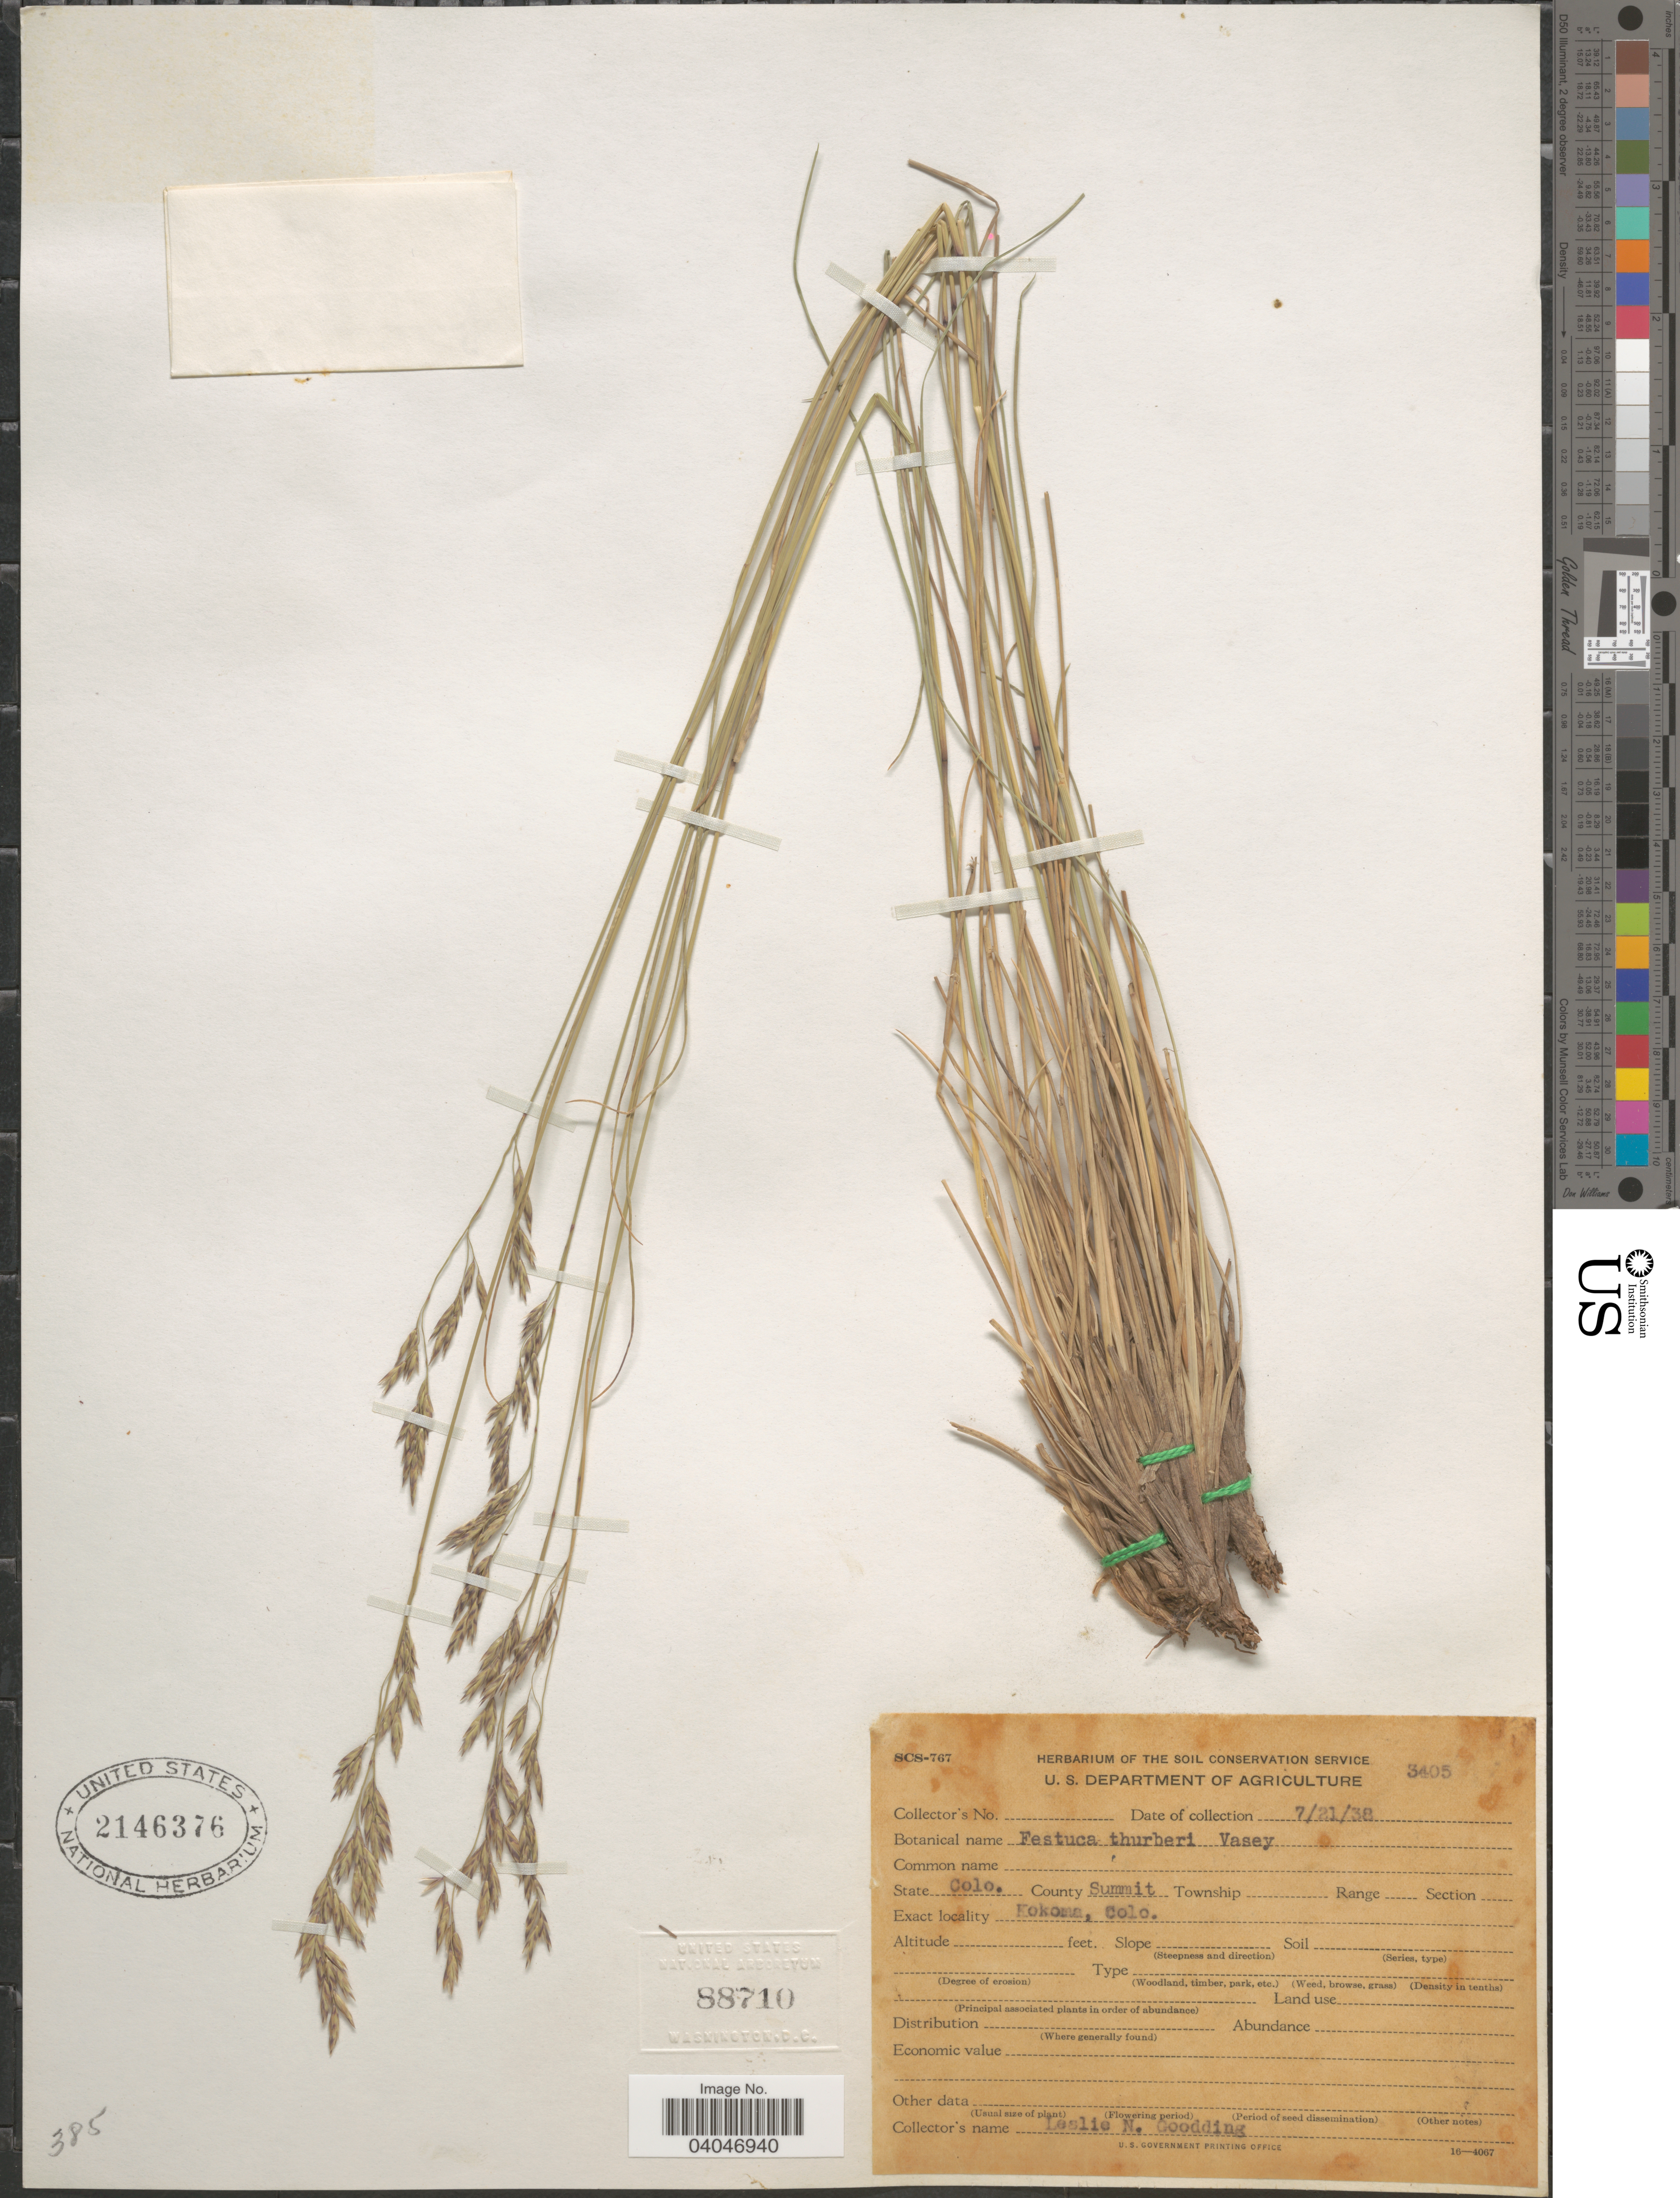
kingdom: Plantae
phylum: Tracheophyta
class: Liliopsida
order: Poales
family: Poaceae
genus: Festuca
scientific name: Festuca thurberi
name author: Vasey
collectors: L. N. Goodding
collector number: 3405?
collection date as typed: Transcribed d/m/y: 31/7/38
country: United States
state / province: Colorado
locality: County Summit. Kokoma.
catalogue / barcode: US 2146376